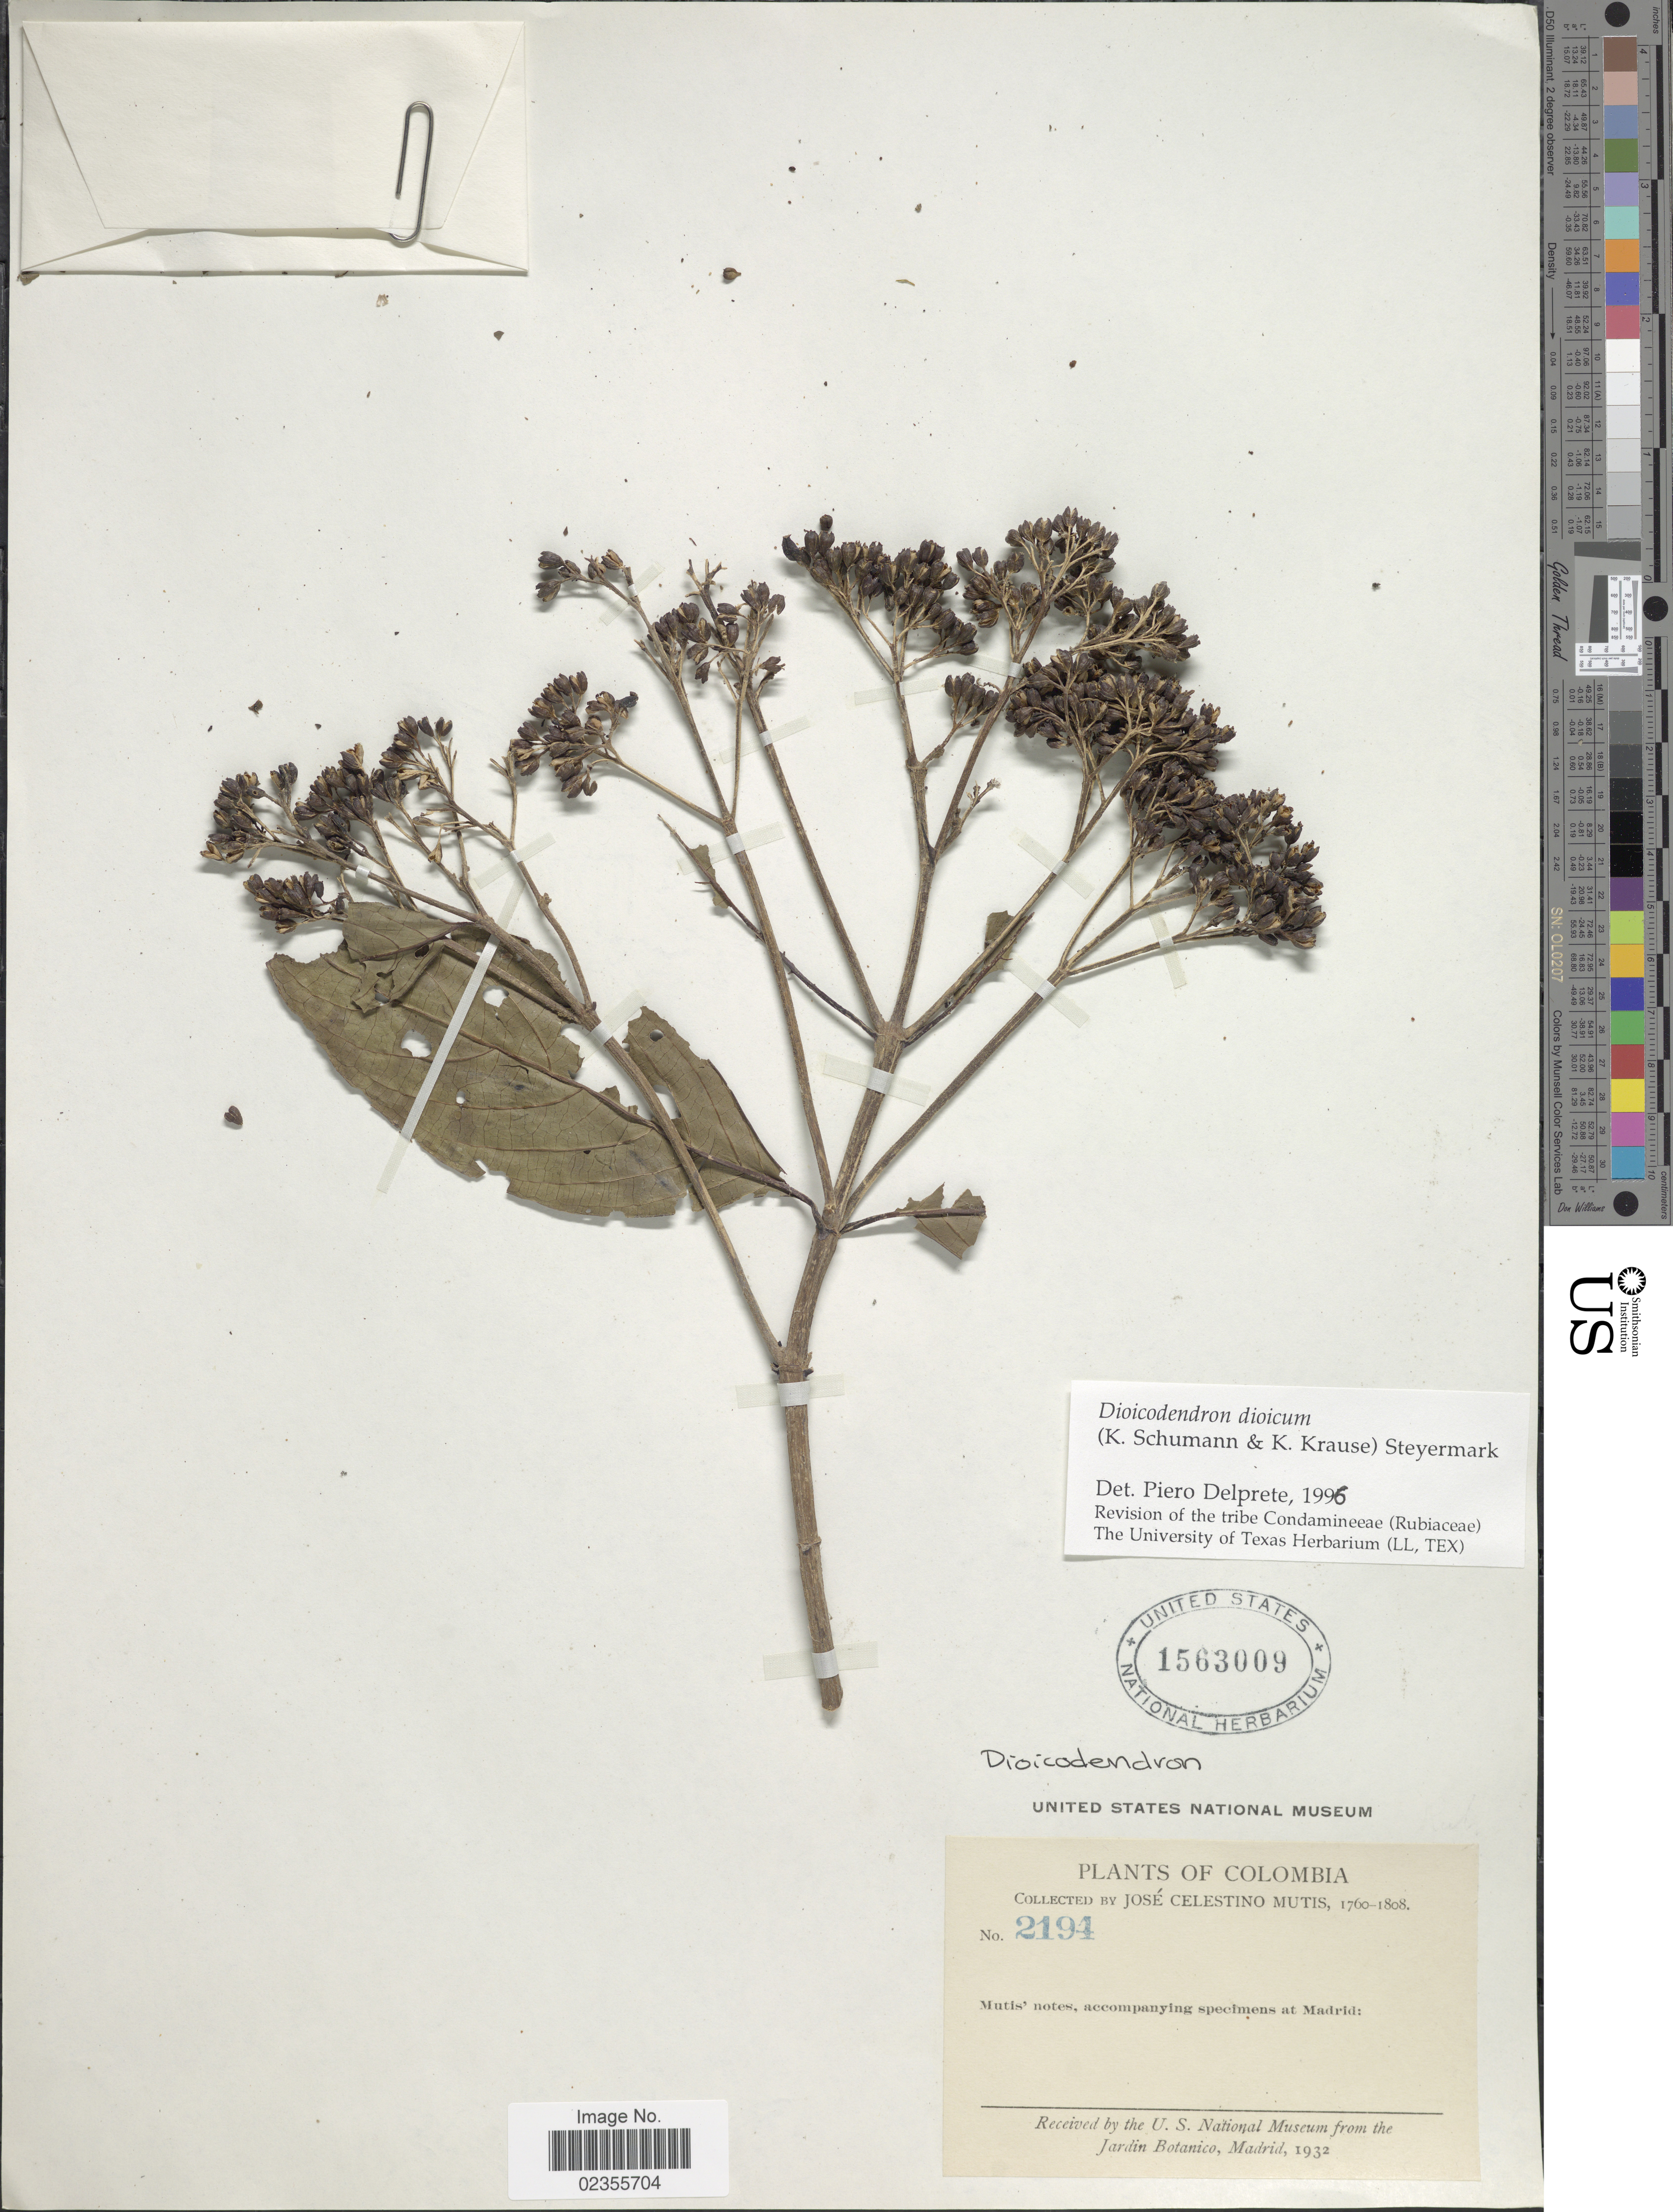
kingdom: Plantae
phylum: Tracheophyta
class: Magnoliopsida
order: Gentianales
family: Rubiaceae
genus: Dioicodendron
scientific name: Dioicodendron dioicum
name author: (K. Schum. & Krause) Steyerm.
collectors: J. C. B. Mutis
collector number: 2194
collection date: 1760/1808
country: Colombia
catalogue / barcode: US 1563009